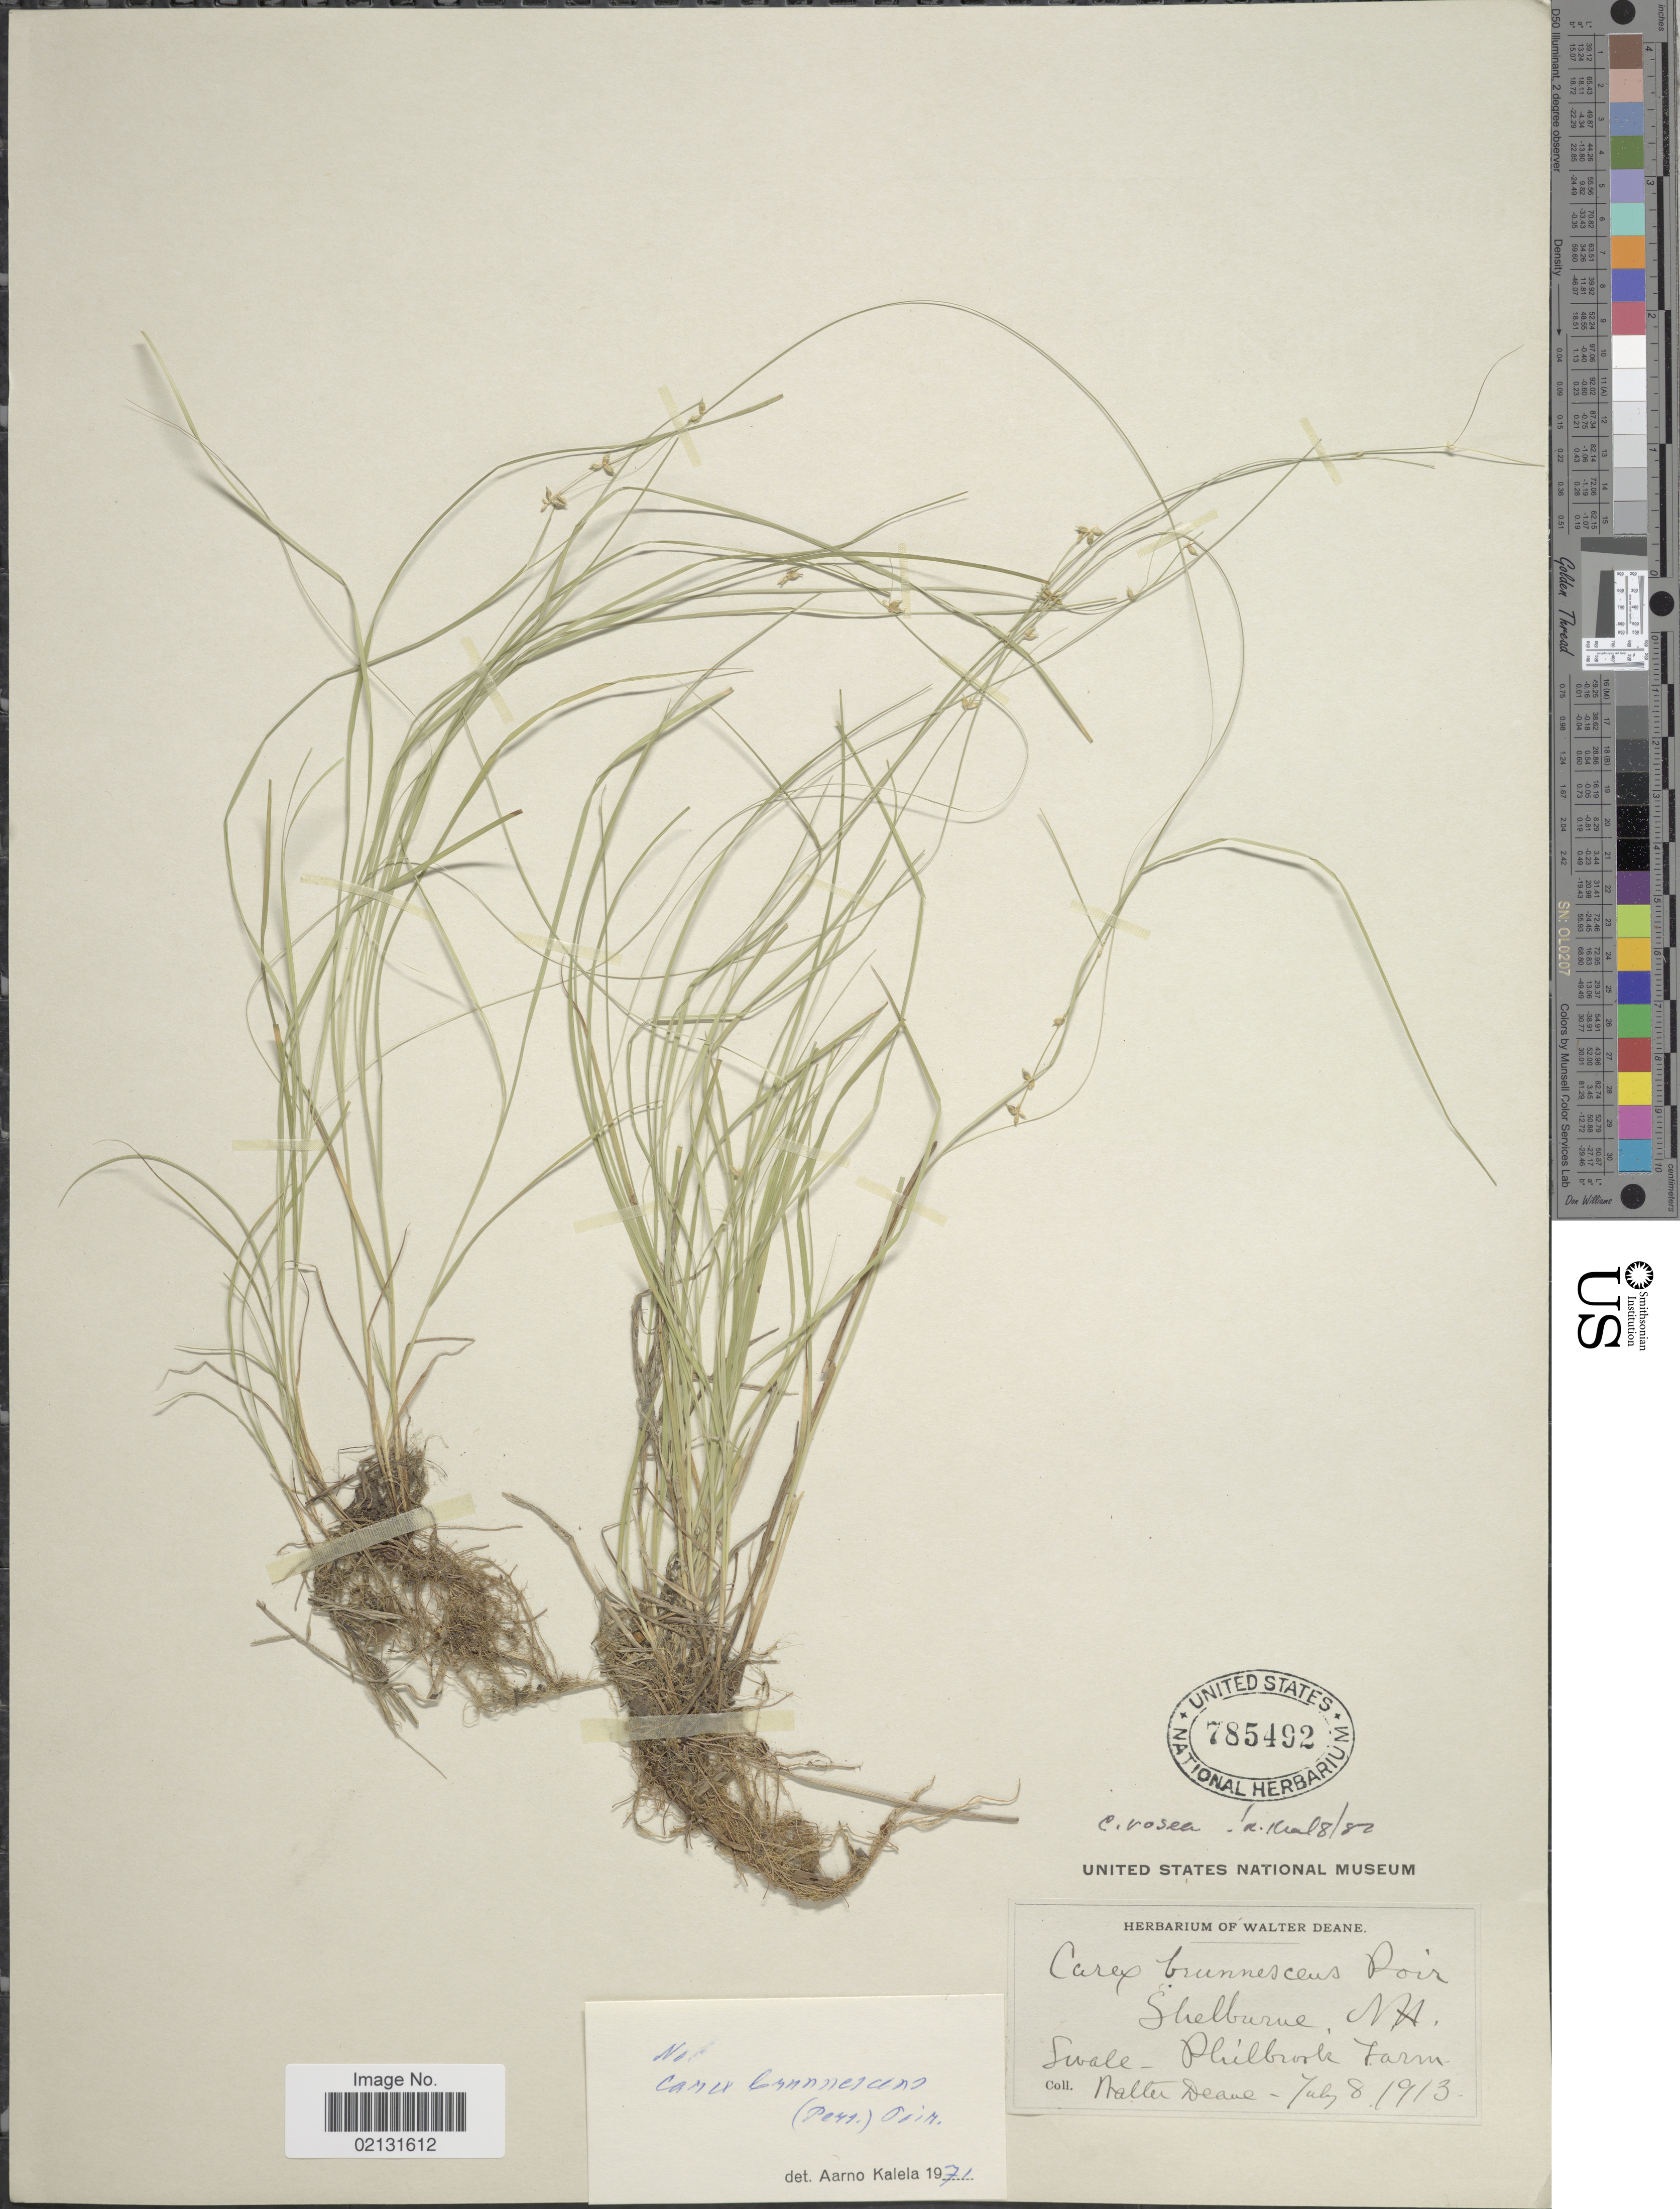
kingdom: Plantae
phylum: Tracheophyta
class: Liliopsida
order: Poales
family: Cyperaceae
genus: Carex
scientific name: Carex rosea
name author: Willd.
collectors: W. Deane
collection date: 1913-07-08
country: United States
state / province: New Hampshire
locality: Shelburne, Swale-Philbrook Farm.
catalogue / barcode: US 785492